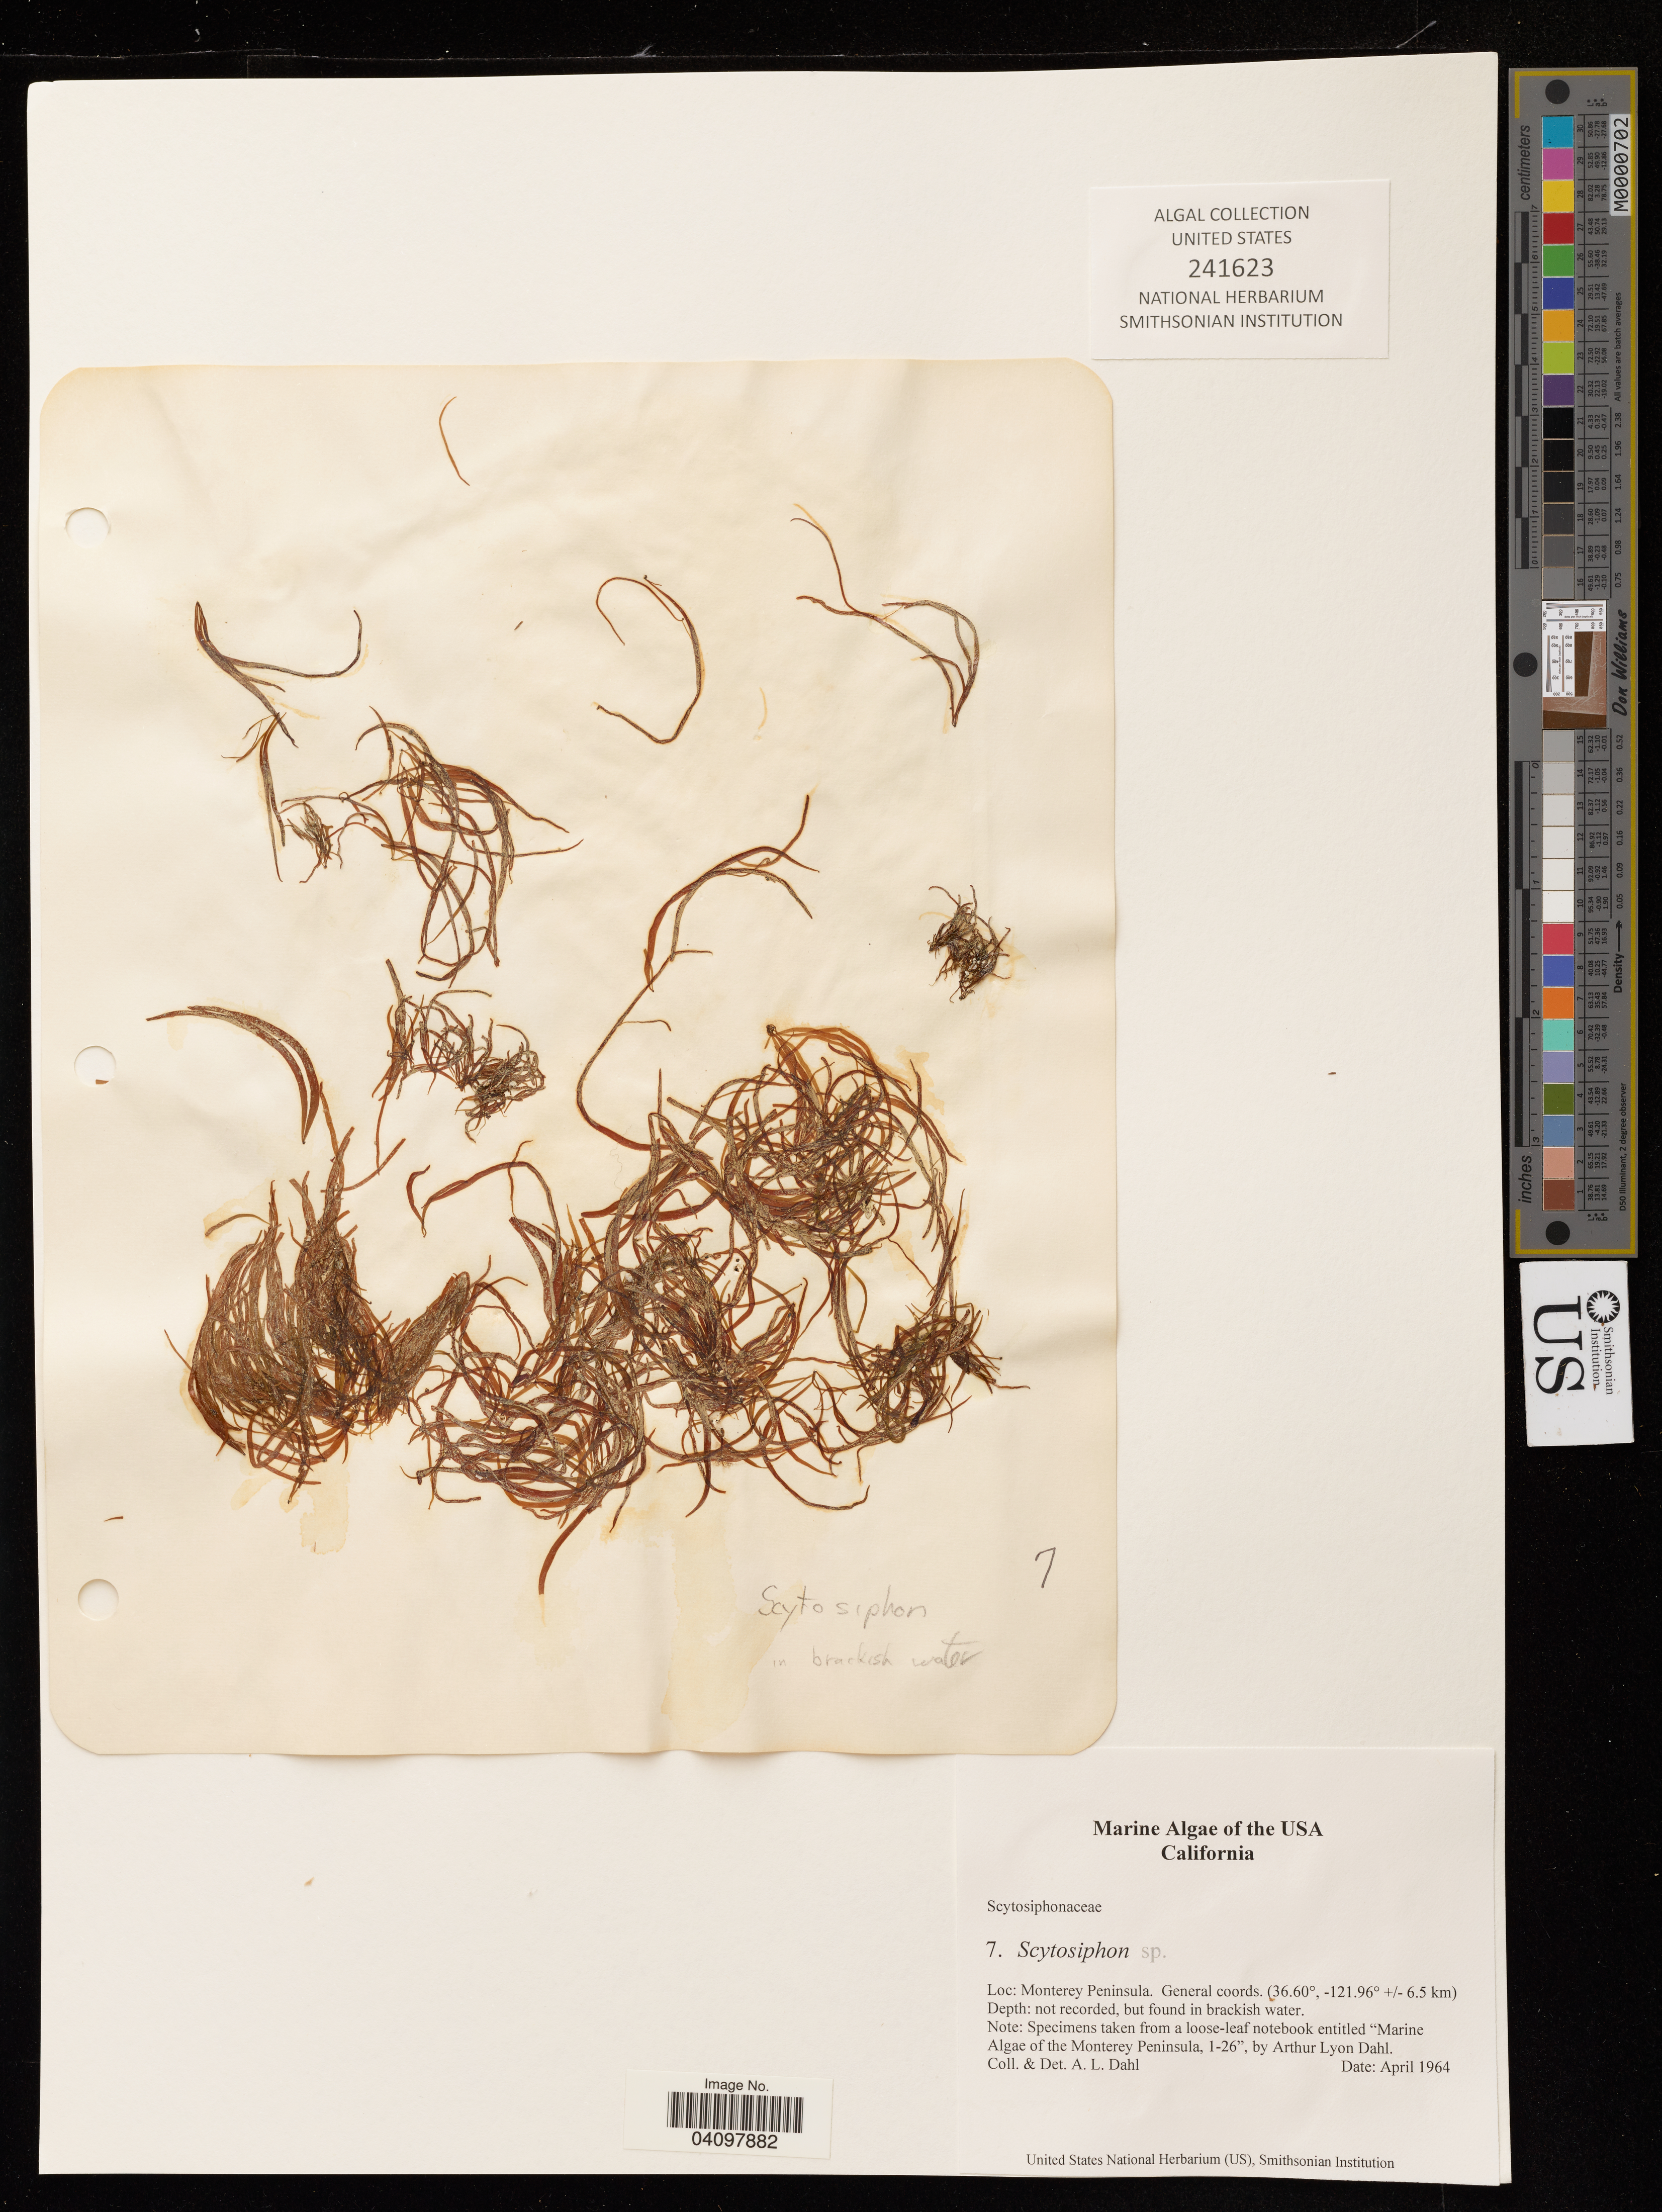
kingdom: Chromista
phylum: Ochrophyta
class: Phaeophyceae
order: Scytosiphonales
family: Scytosiphonaceae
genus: Scytosiphon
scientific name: Scytosiphon sp.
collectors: A. Dahl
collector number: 7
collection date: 1964-04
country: United States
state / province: California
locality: Monterey Peninsula. +/- 6.5 km.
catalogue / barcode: US 241623